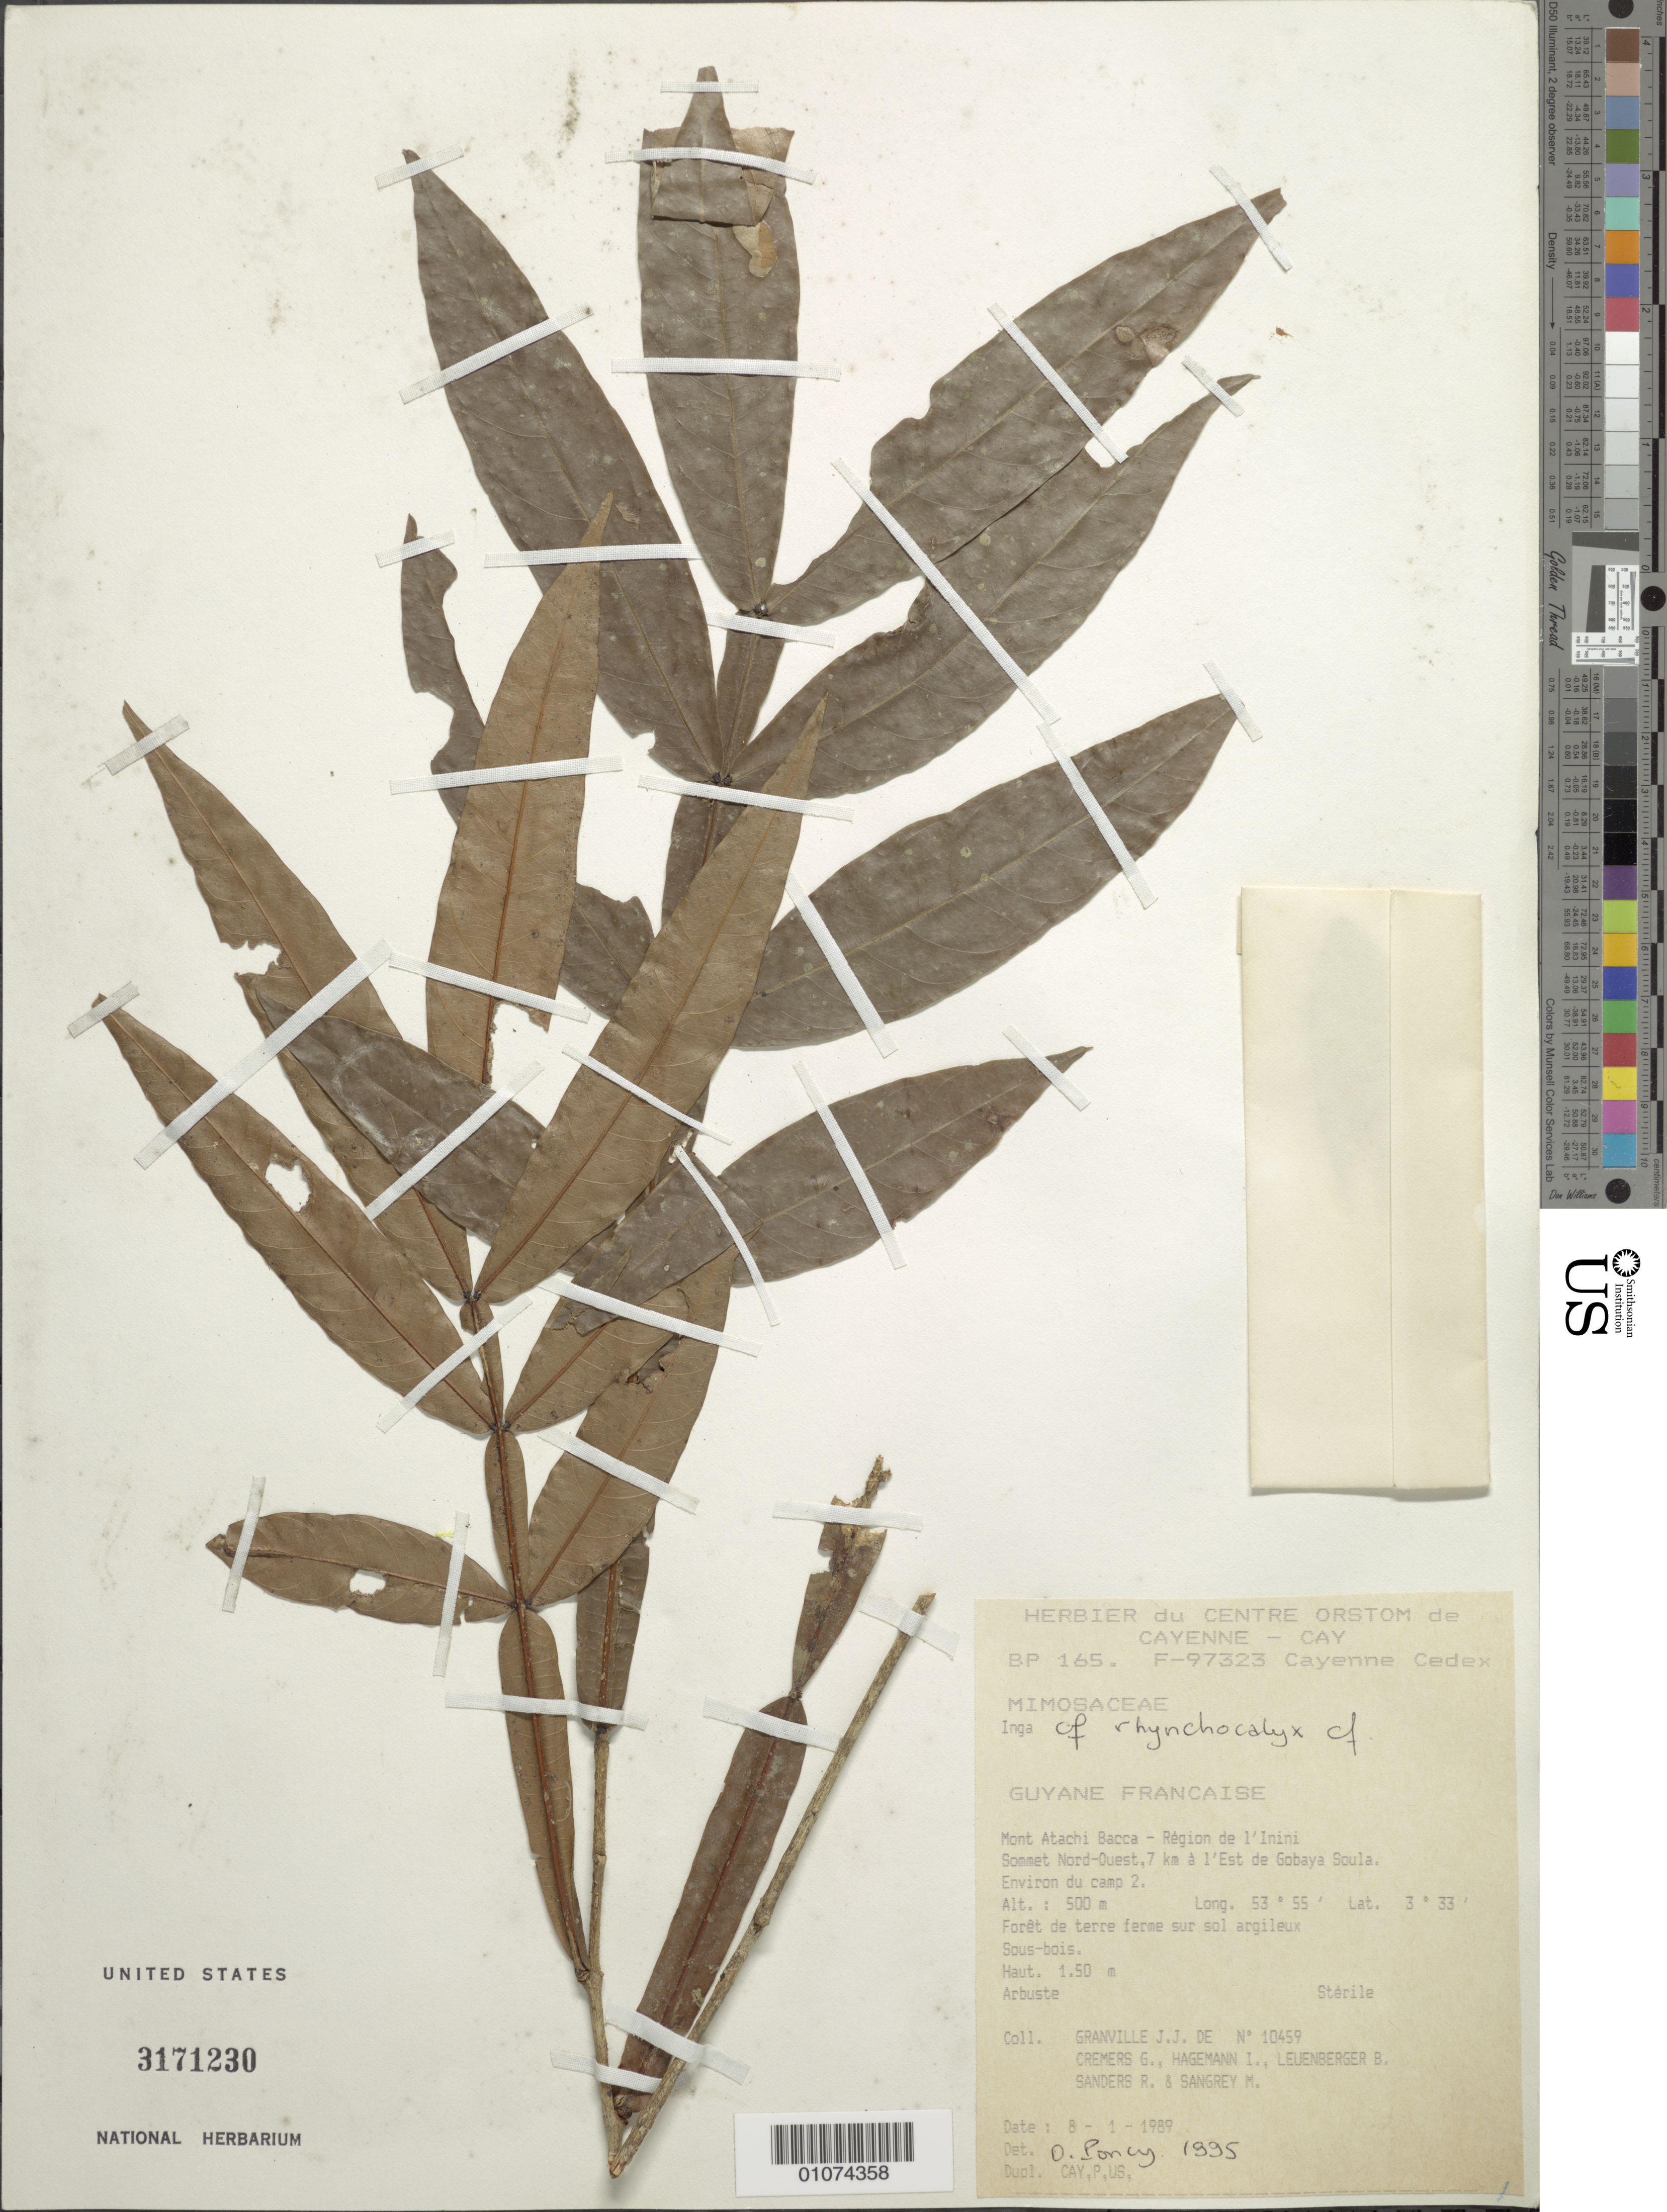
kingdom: Plantae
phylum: Tracheophyta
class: Magnoliopsida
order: Fabales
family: Fabaceae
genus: Inga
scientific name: Inga rhynchocalyx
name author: Sandwith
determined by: Poncy, O.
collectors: J.-J. de Granville, G. Cremers, J. Hagemann, B. E. Leuenberger & M. S. Sangrey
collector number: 10459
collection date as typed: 8-Jan-89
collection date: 1989-01-08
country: French Guiana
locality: Mont Atachi Bacca, région de l'Inini, NW sommet, 7 km E Gobaya Soula, environs du camp 2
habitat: Forêt de terre ferme sur sol argileux. Sous-bois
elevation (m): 500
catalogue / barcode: US 3171230